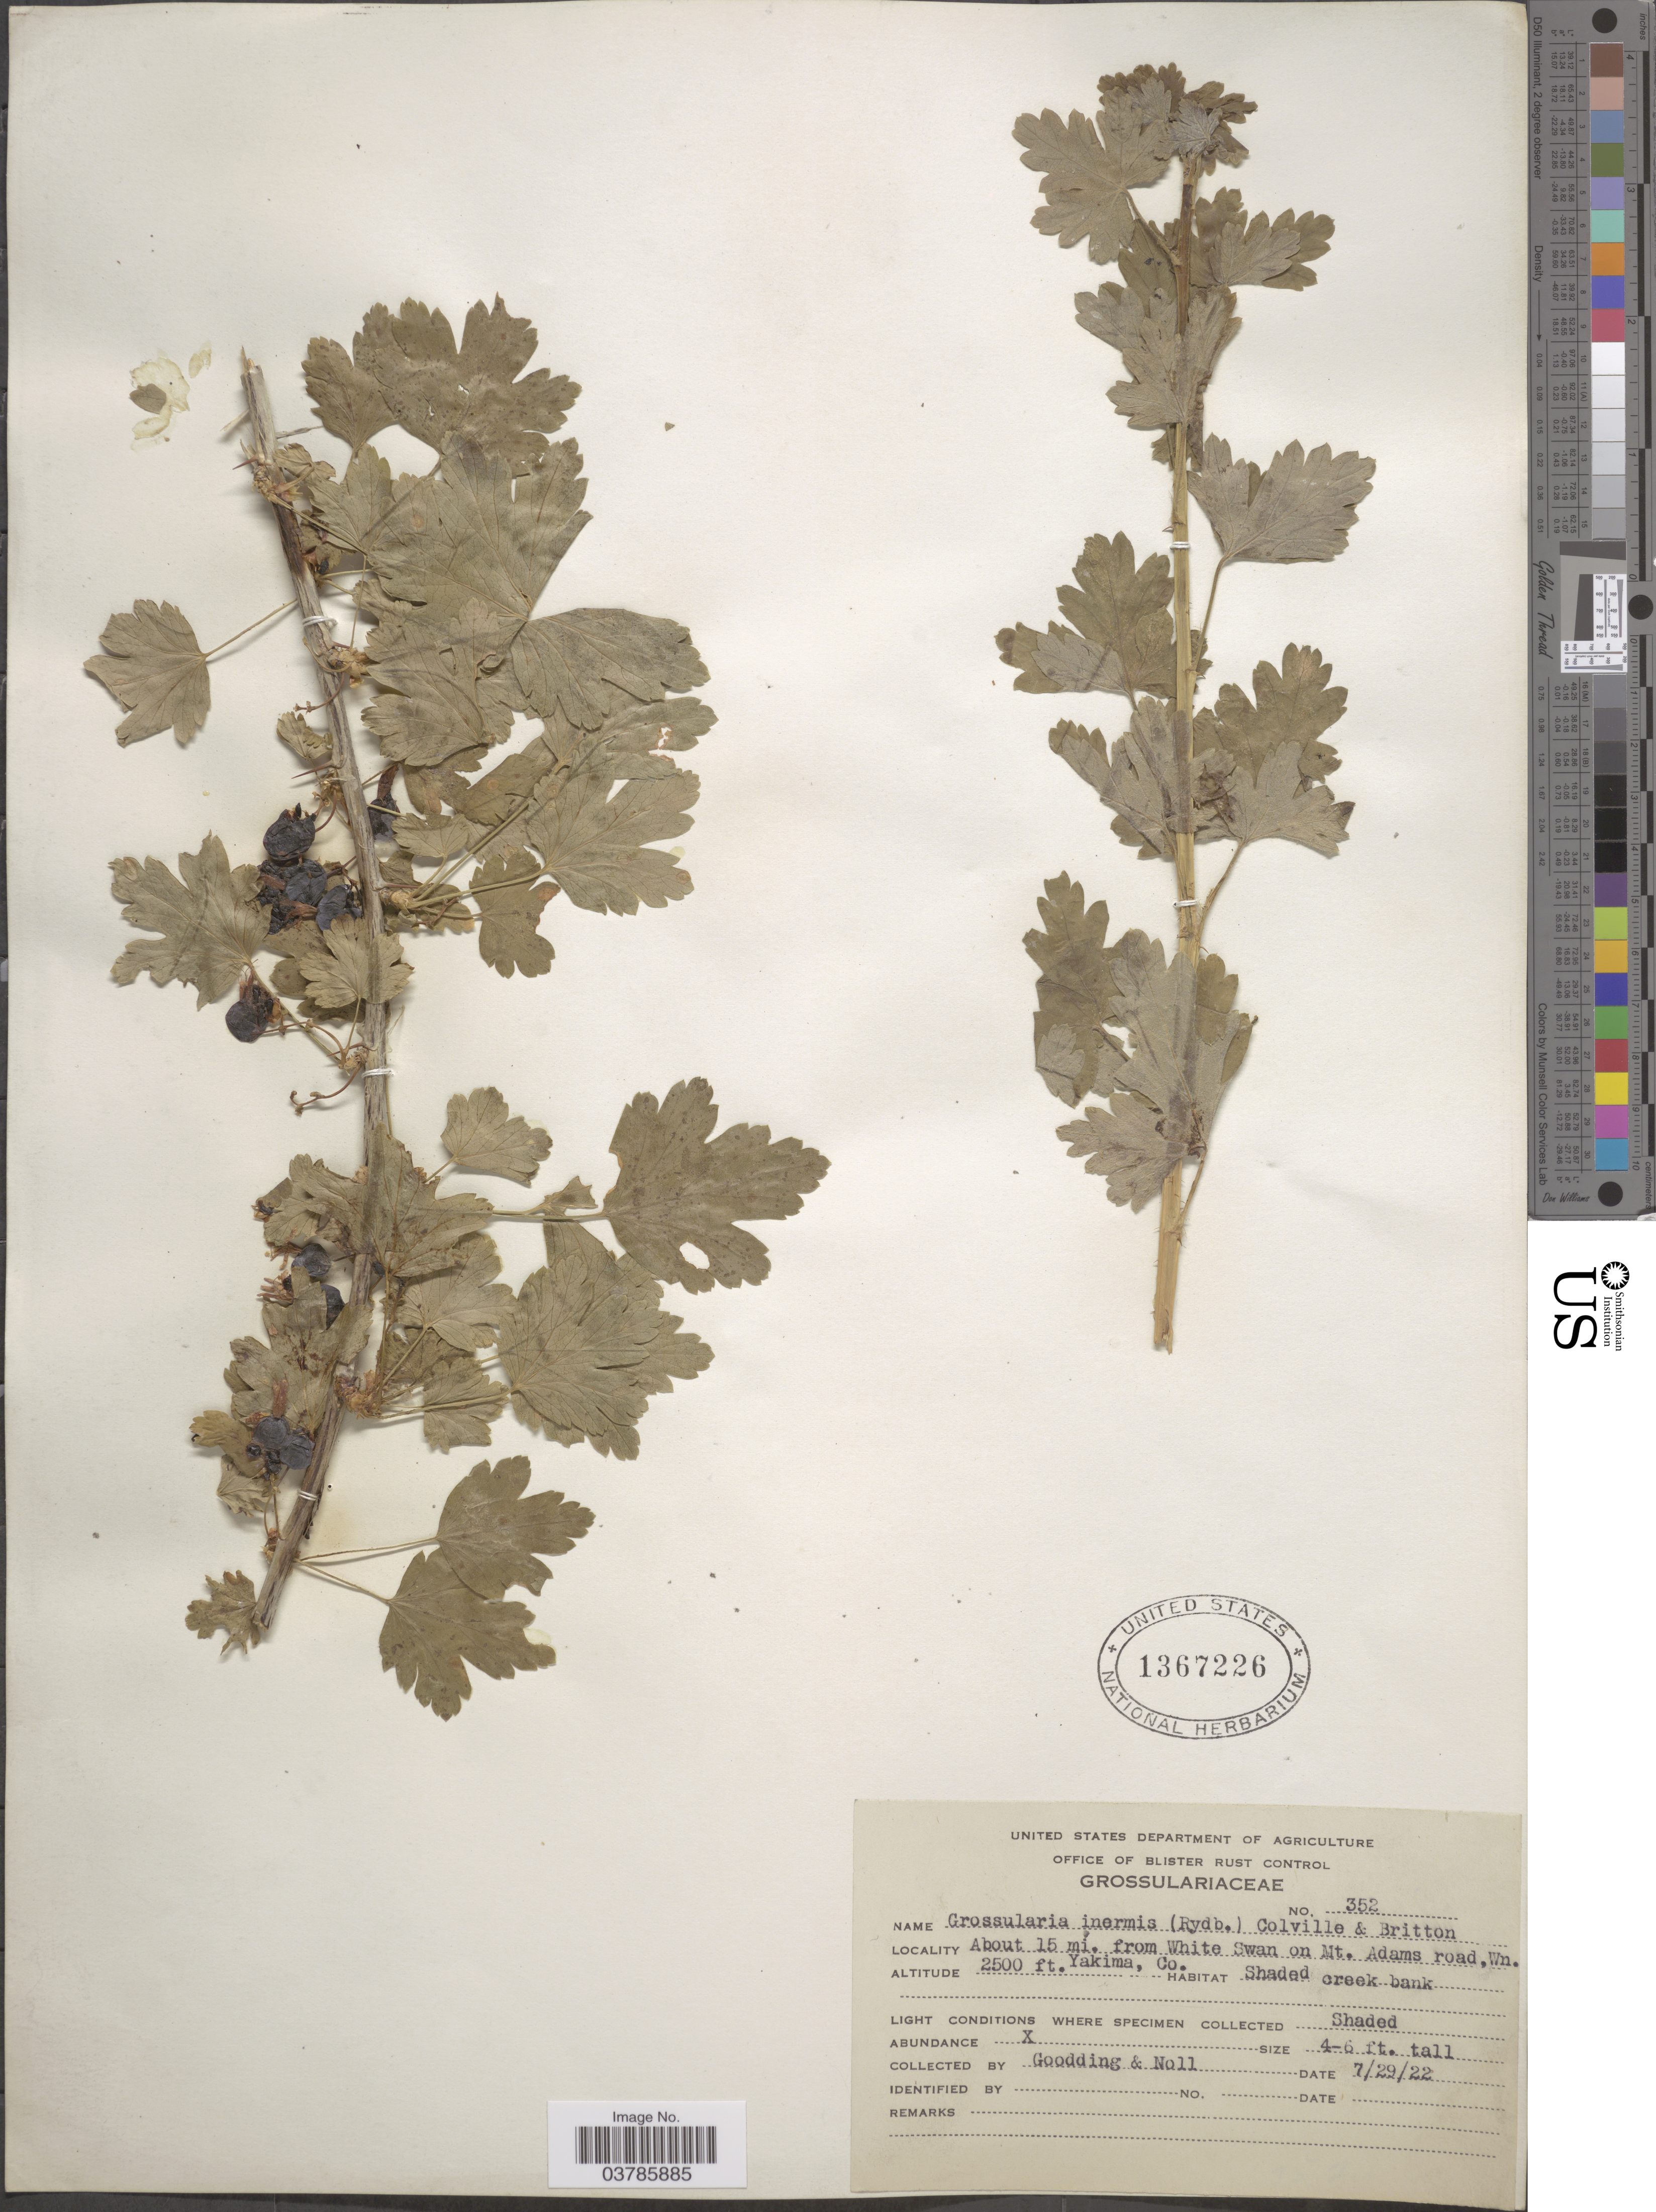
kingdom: Plantae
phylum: Tracheophyta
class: Magnoliopsida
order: Saxifragales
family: Grossulariaceae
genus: Ribes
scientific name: Ribes inerme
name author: Rydb.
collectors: Goodding & Noll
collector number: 352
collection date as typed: Transcribed d/m/y: 29/7/22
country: United States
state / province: Washington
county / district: Yakima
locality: About 15 mi. from White Swan on Mt. Adams road, Wn. Yakima, Co.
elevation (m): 762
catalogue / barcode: US 1367226